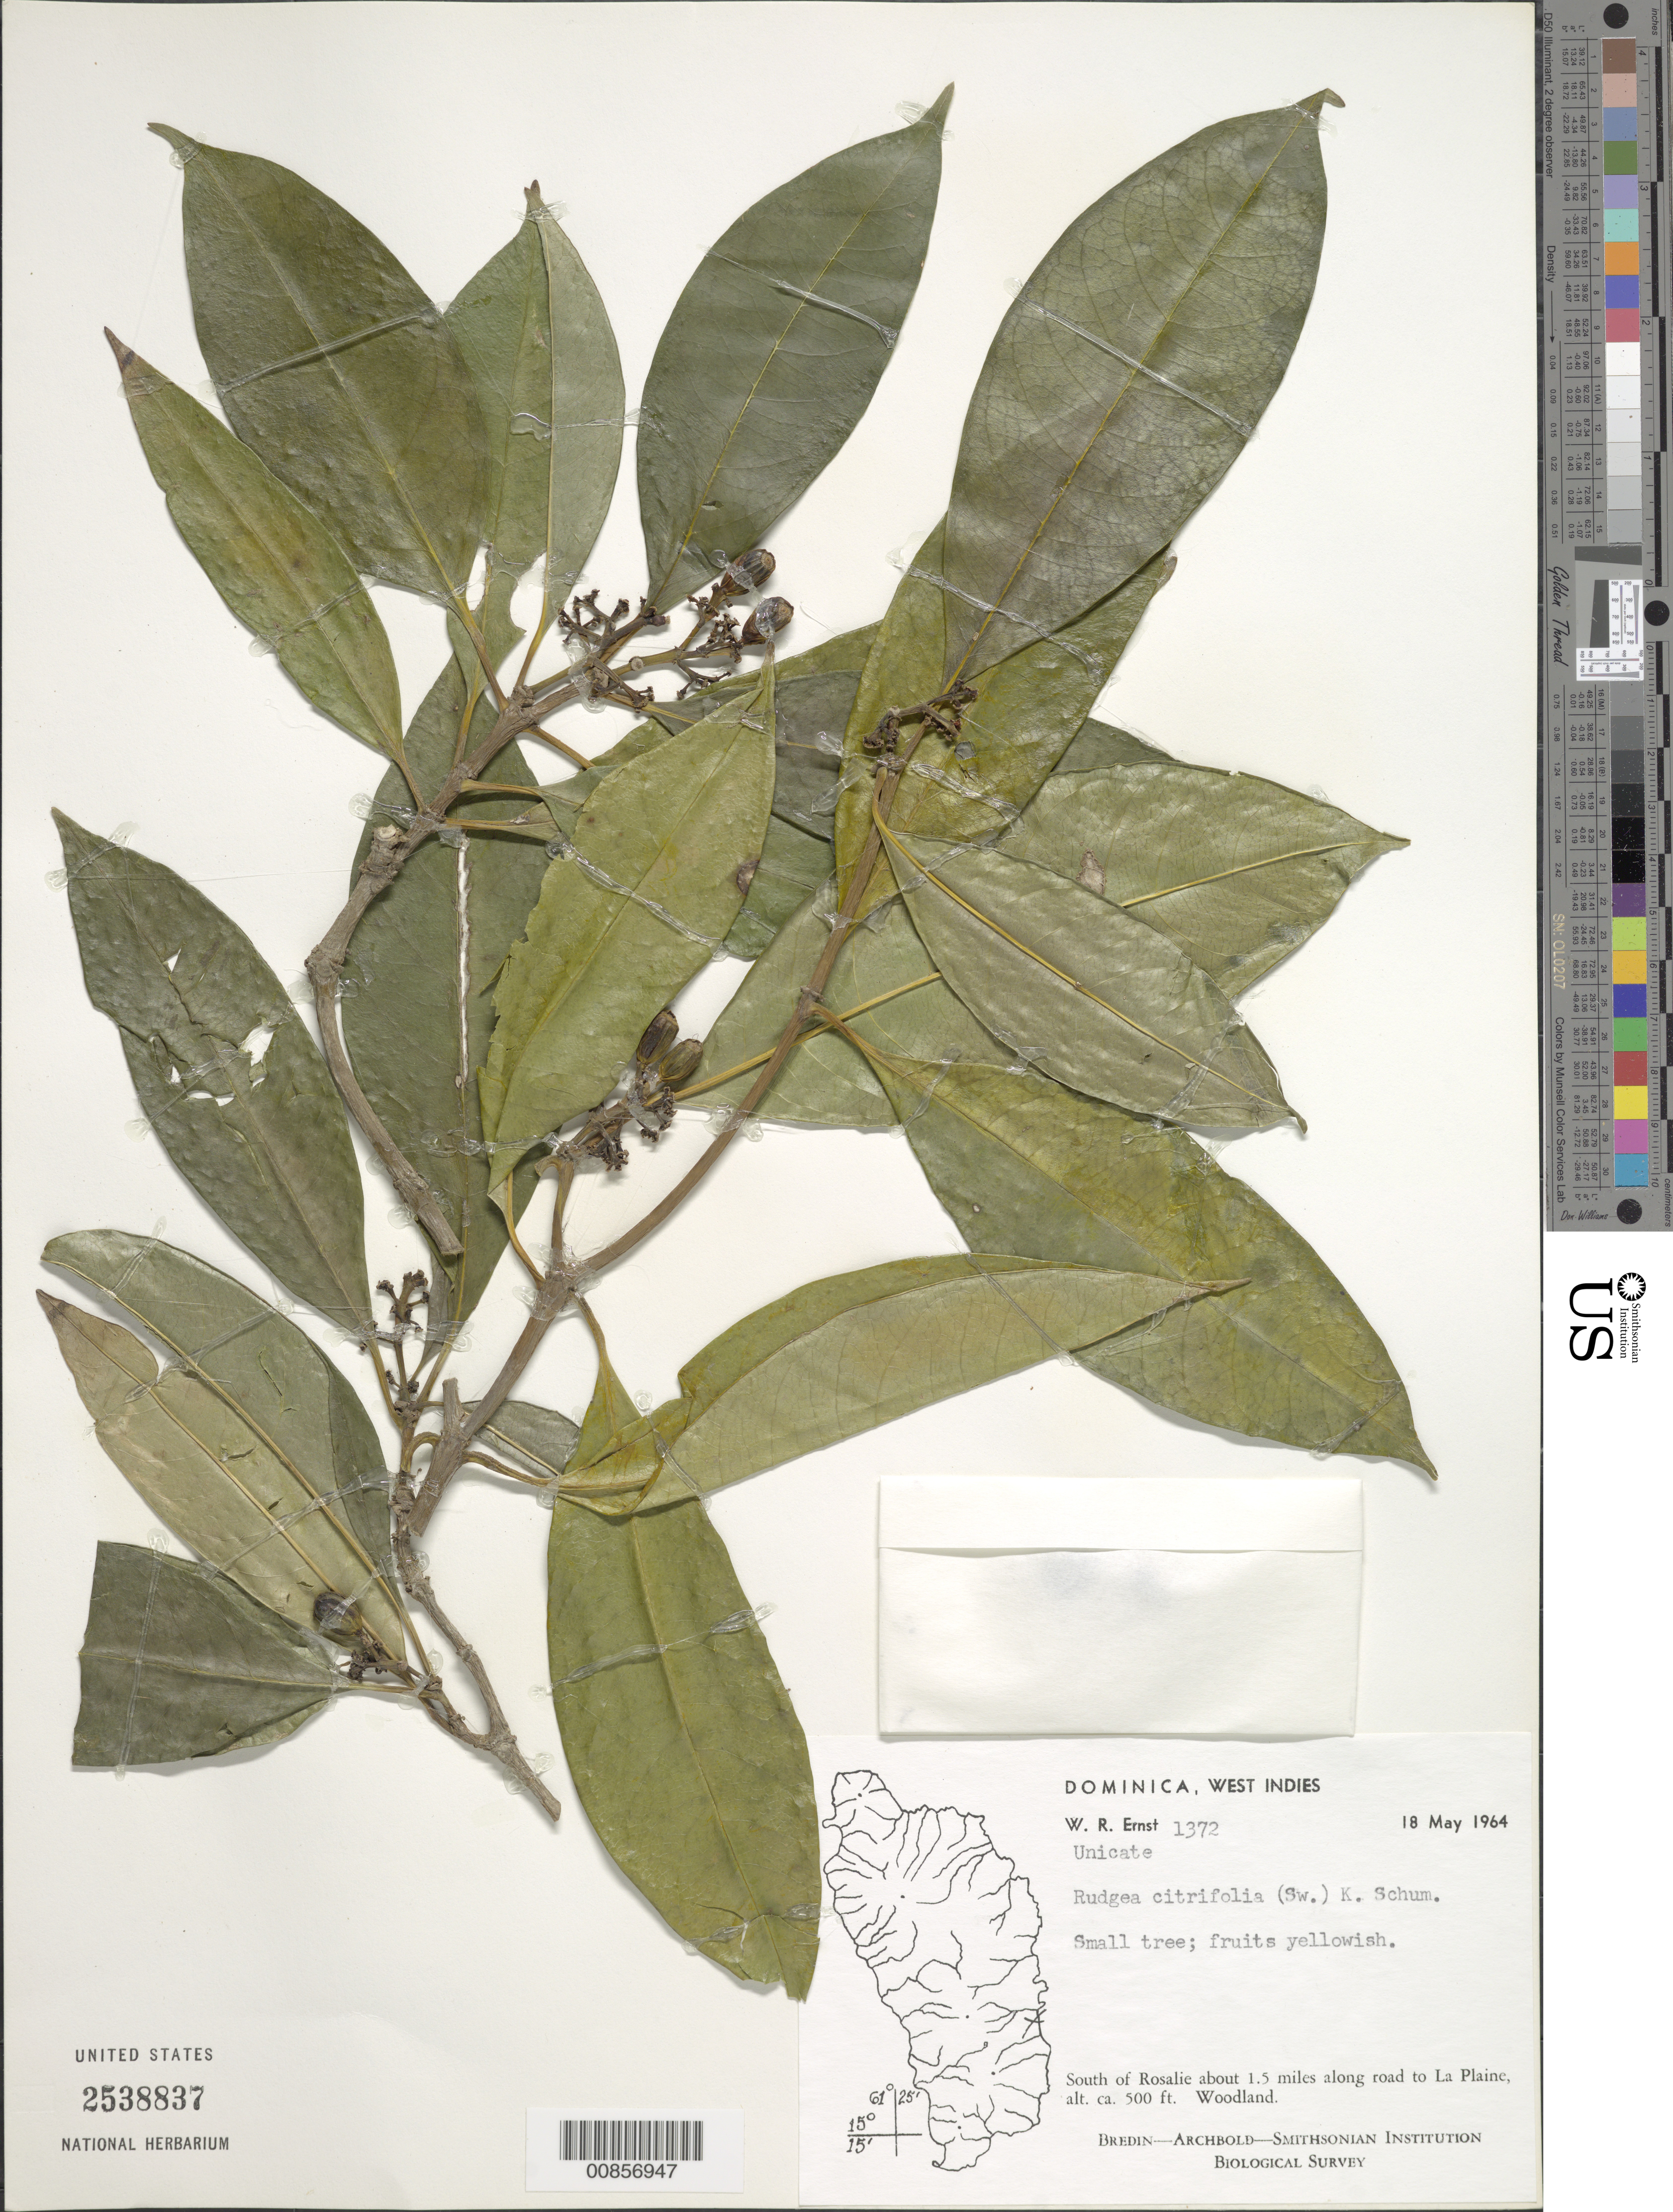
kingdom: Plantae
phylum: Tracheophyta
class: Magnoliopsida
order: Gentianales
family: Rubiaceae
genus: Rudgea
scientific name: Rudgea citrifolia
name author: (Sw.) K. Schum.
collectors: W. R. Ernst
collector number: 1372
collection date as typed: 18 May 1964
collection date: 1964-05-18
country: Dominica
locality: South of Rosalie, about 1.5 miles along road to La Plaine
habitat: Along road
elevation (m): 152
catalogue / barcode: US 2538837